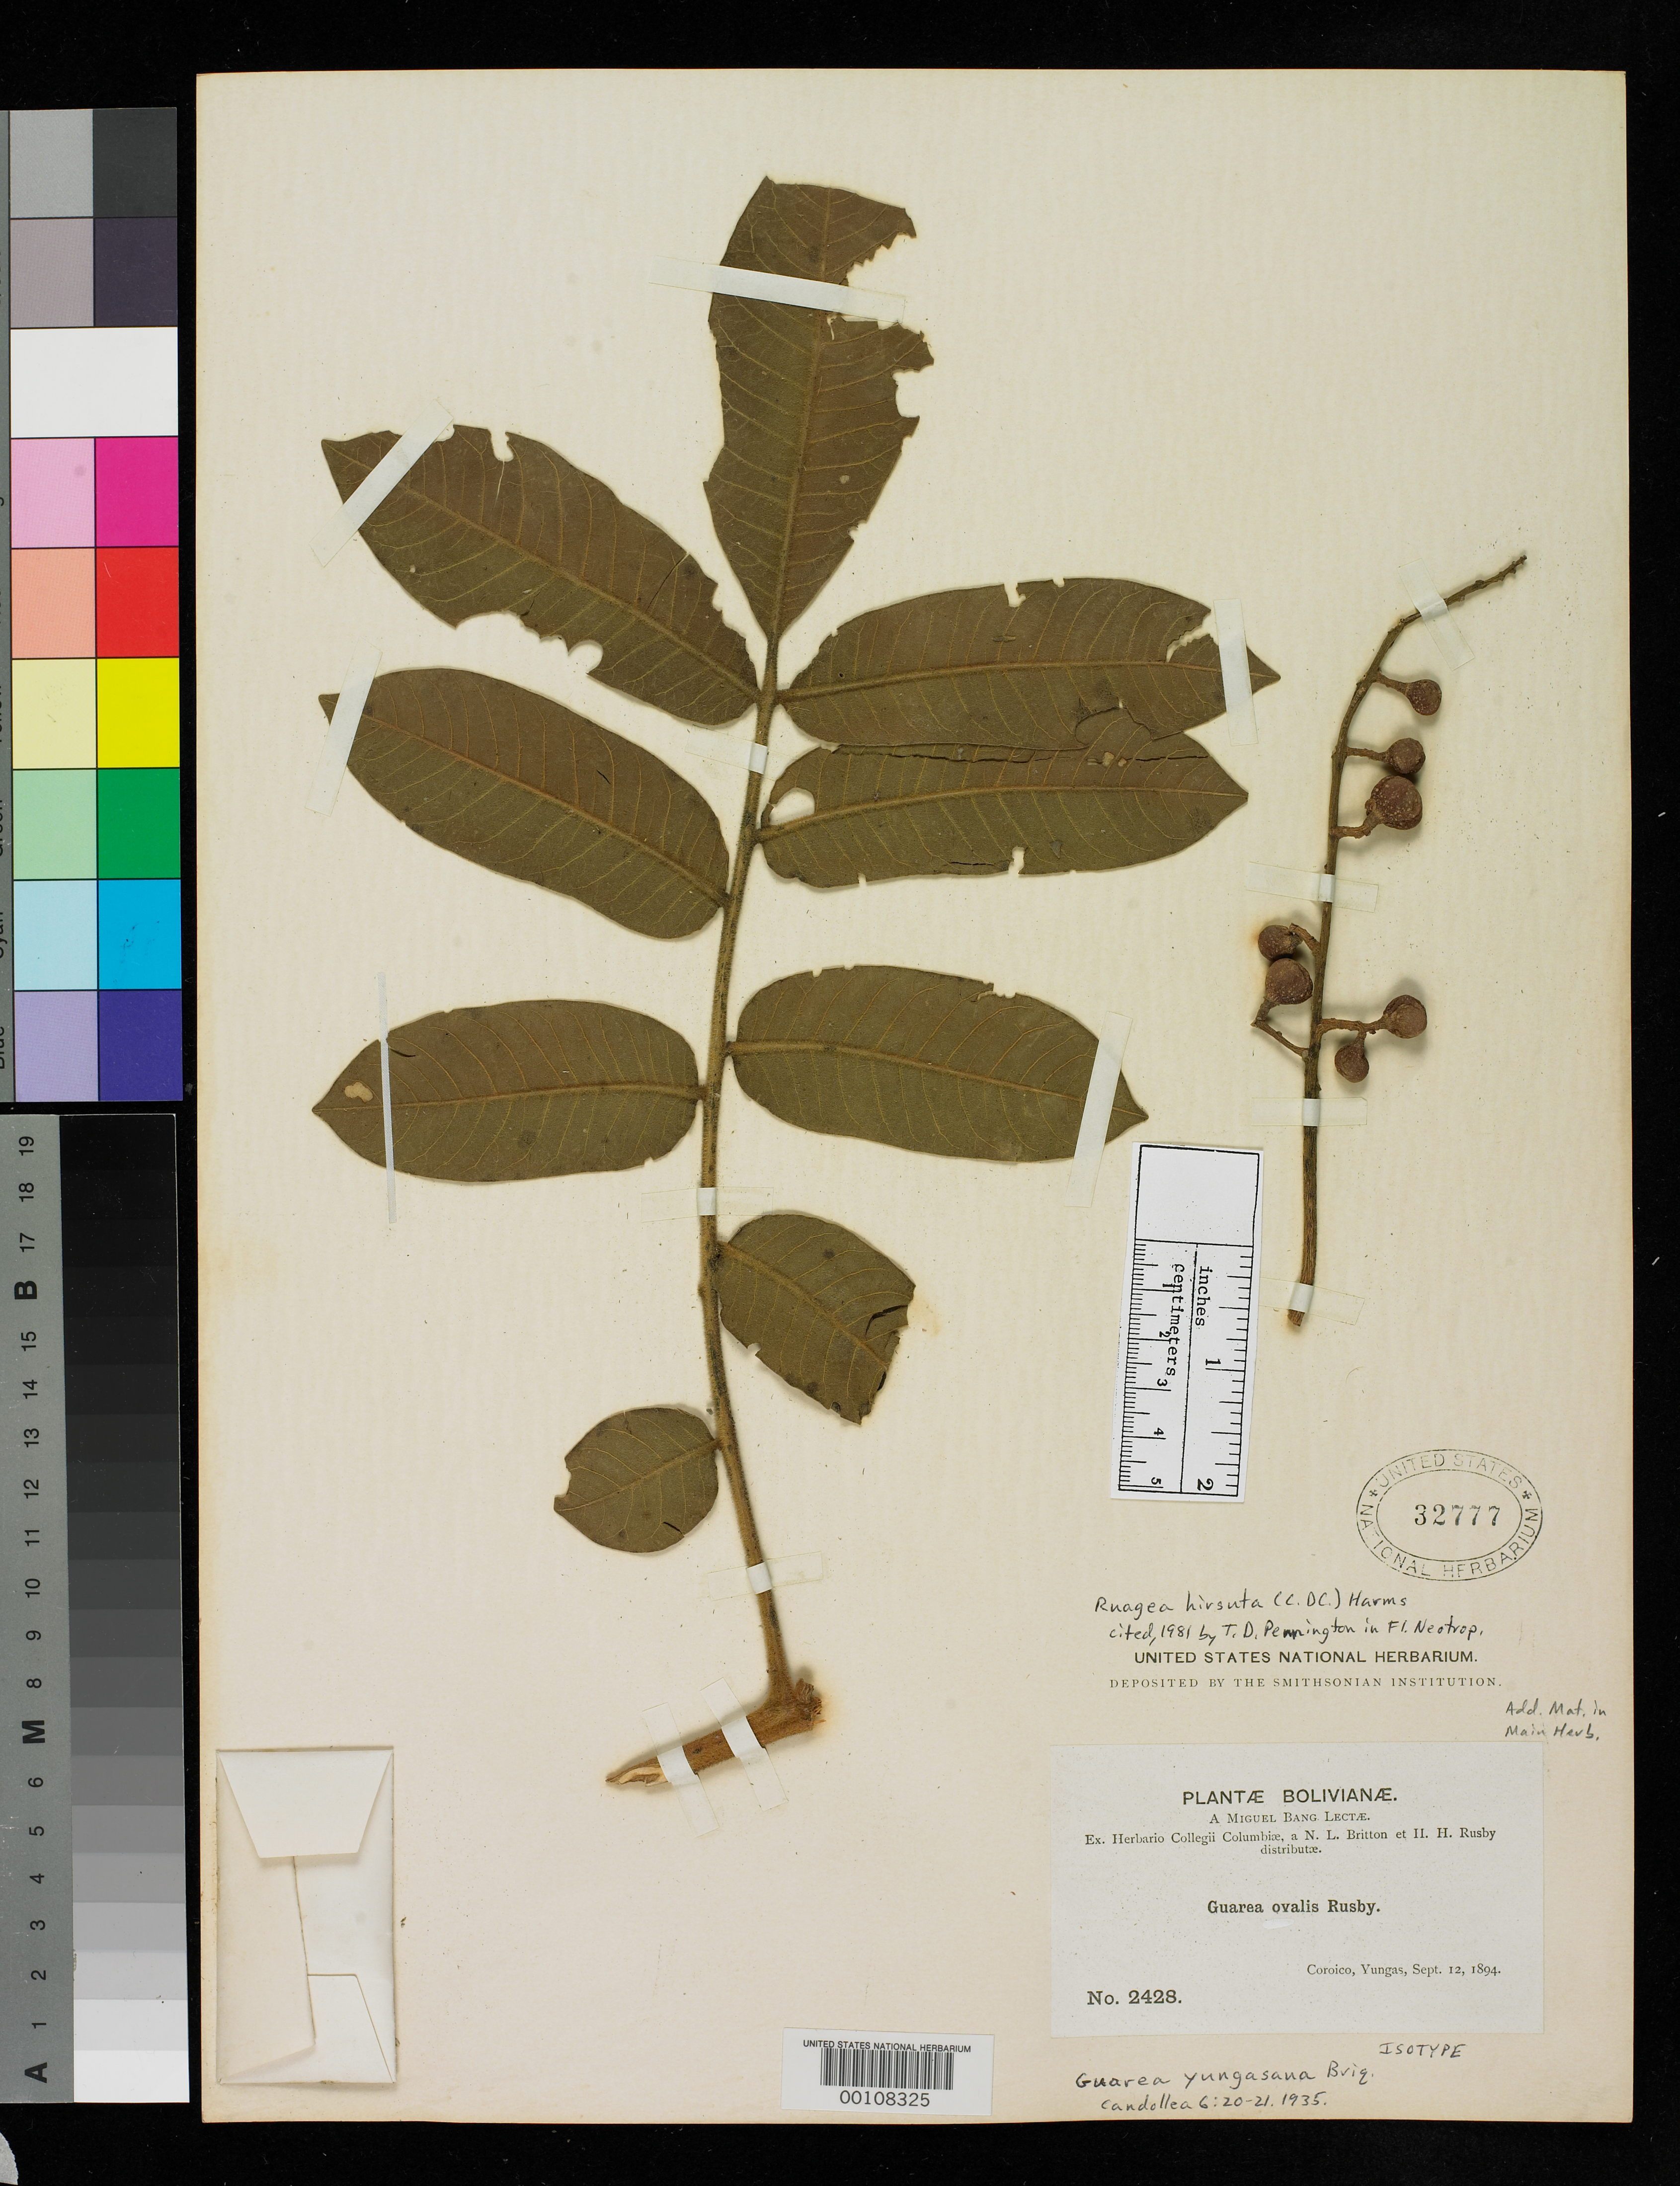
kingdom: Plantae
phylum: Tracheophyta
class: Magnoliopsida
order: Sapindales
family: Meliaceae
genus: Guarea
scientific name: Guarea yungasana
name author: Briq.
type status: Isotype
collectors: M. Bang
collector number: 2428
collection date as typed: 12 Sep 1894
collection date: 1894-09-12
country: Bolivia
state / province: La Paz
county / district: Yungas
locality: Coroico.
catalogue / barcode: US 32777